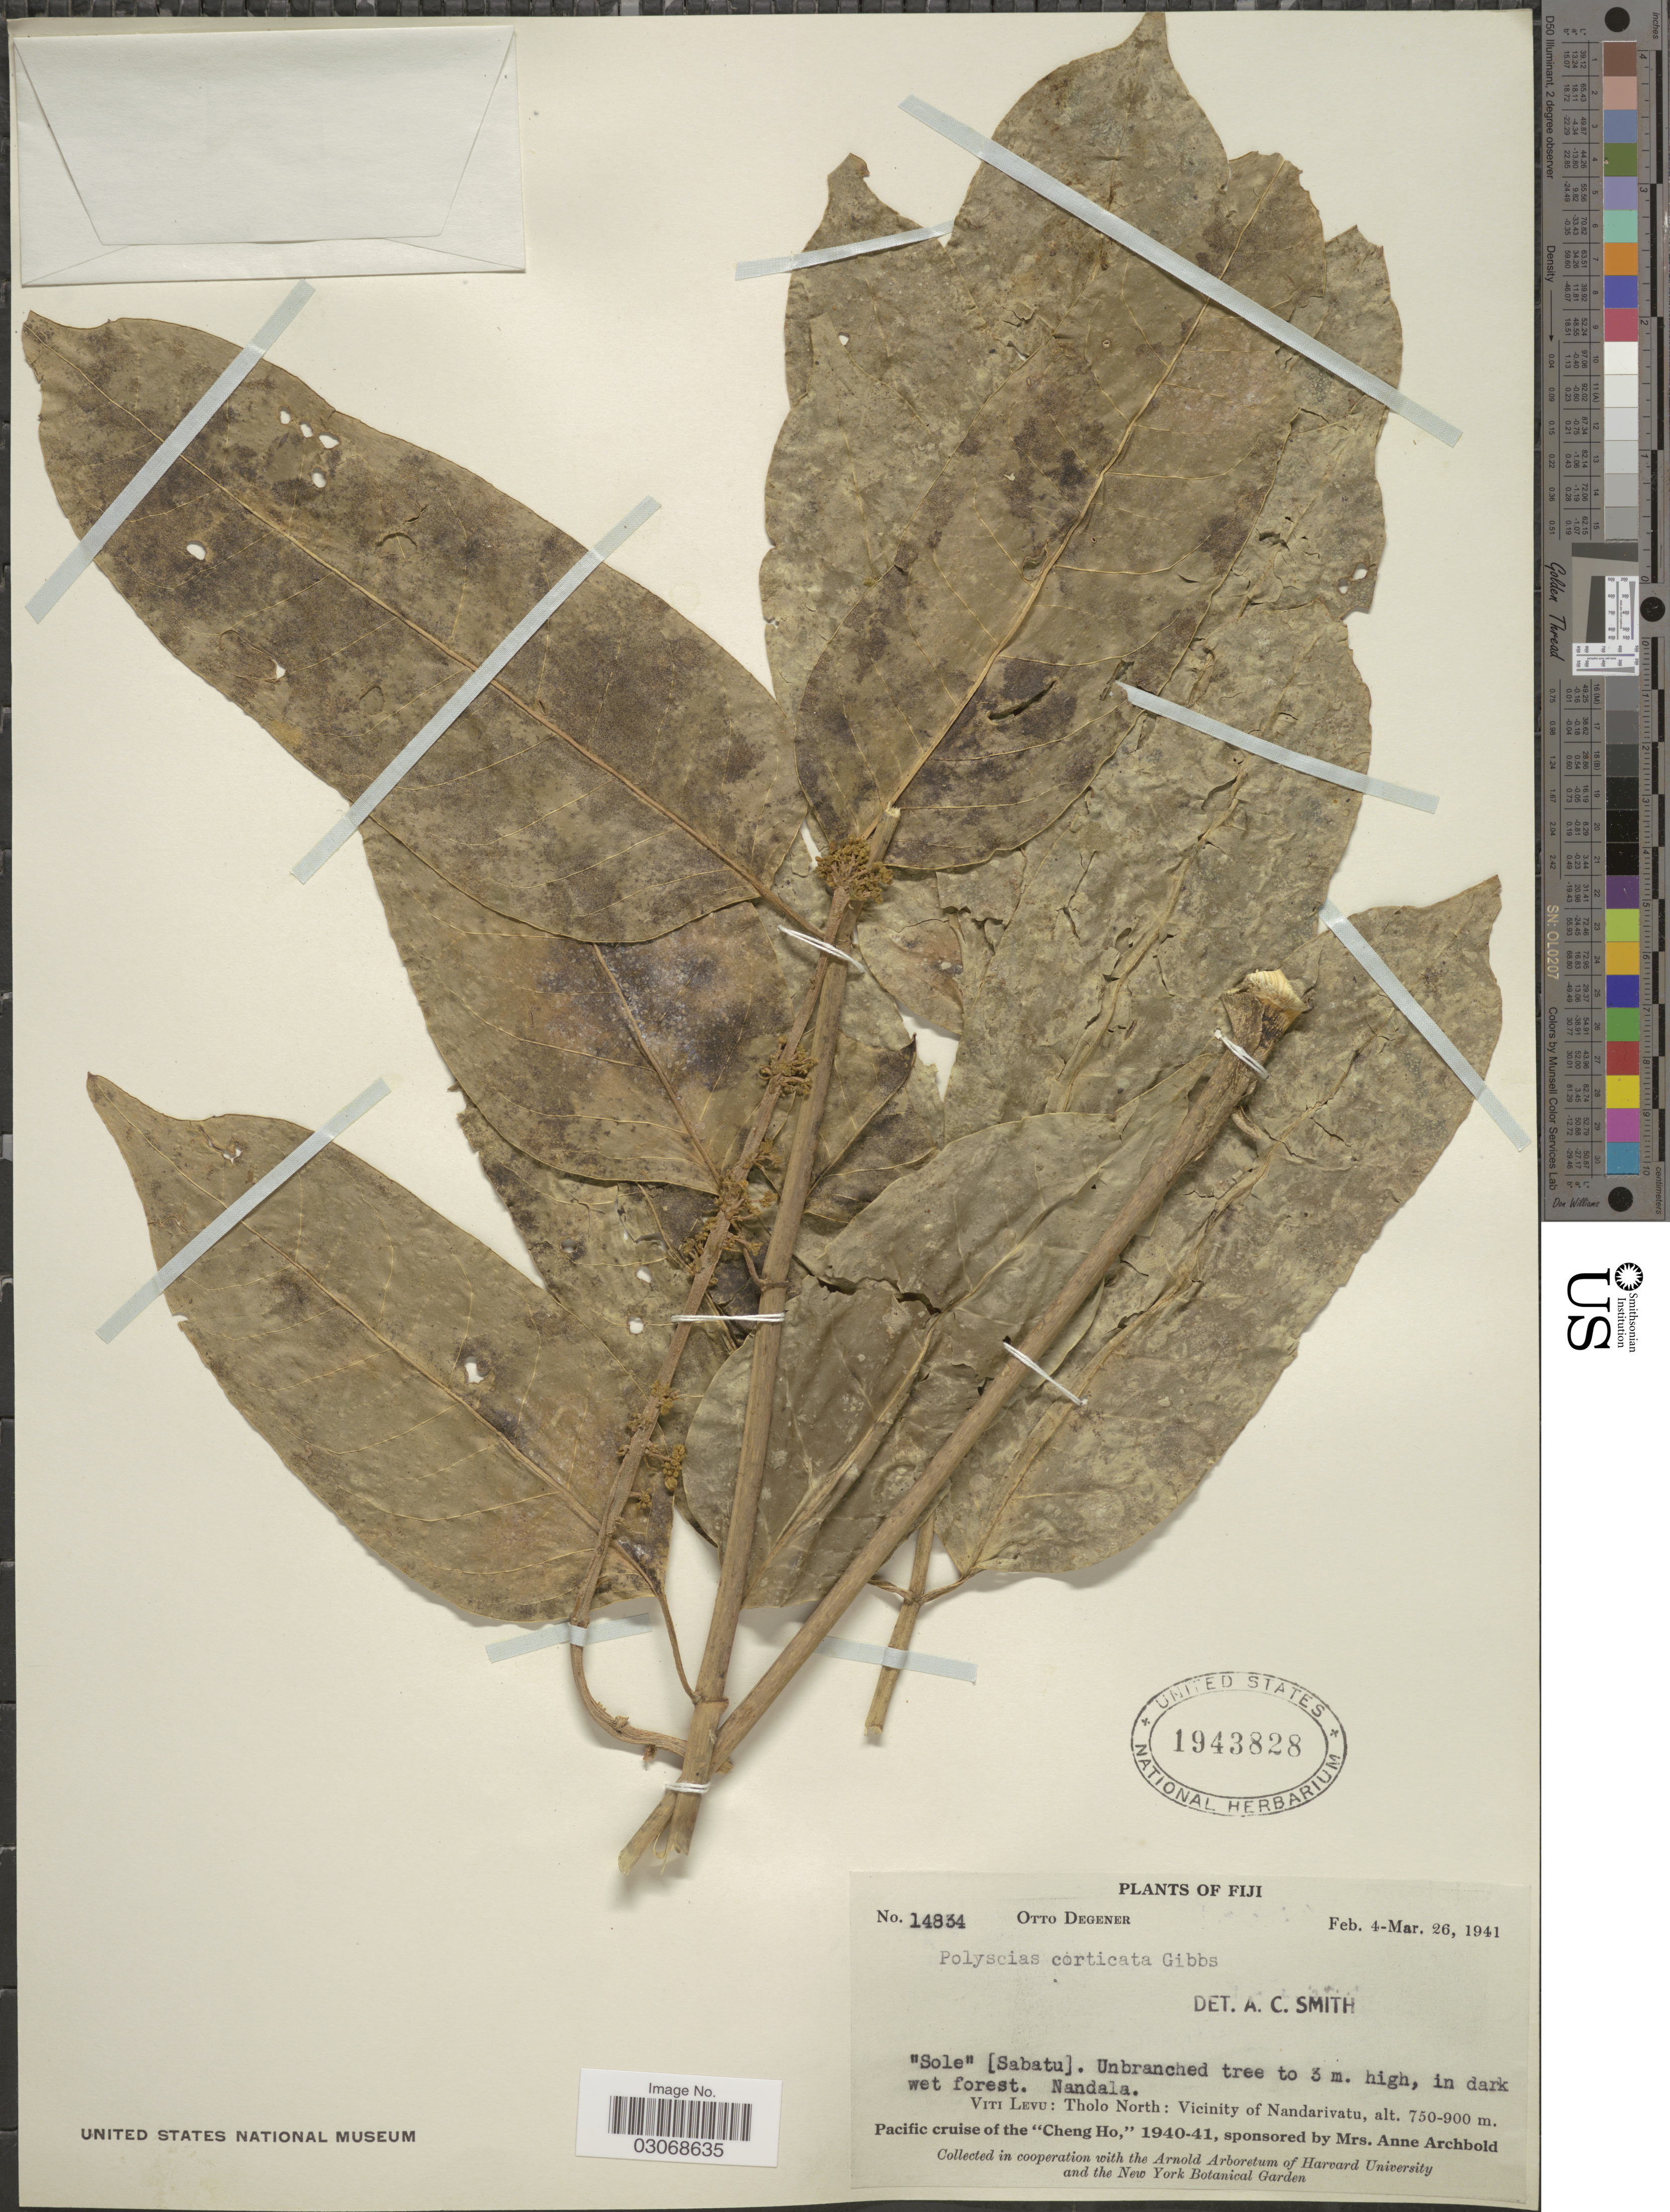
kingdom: Plantae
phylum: Tracheophyta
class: Magnoliopsida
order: Apiales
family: Araliaceae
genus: Polyscias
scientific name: Polyscias corticata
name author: Gibbs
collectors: O. Degener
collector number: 14834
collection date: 1941-02-04/1941-03-26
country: Fiji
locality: Nandala. Viti Levu: Tholo North: Vicinity of Nandarivatu, Pacific cruise of the "Cheng Ho".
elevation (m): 750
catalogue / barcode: US 1943828